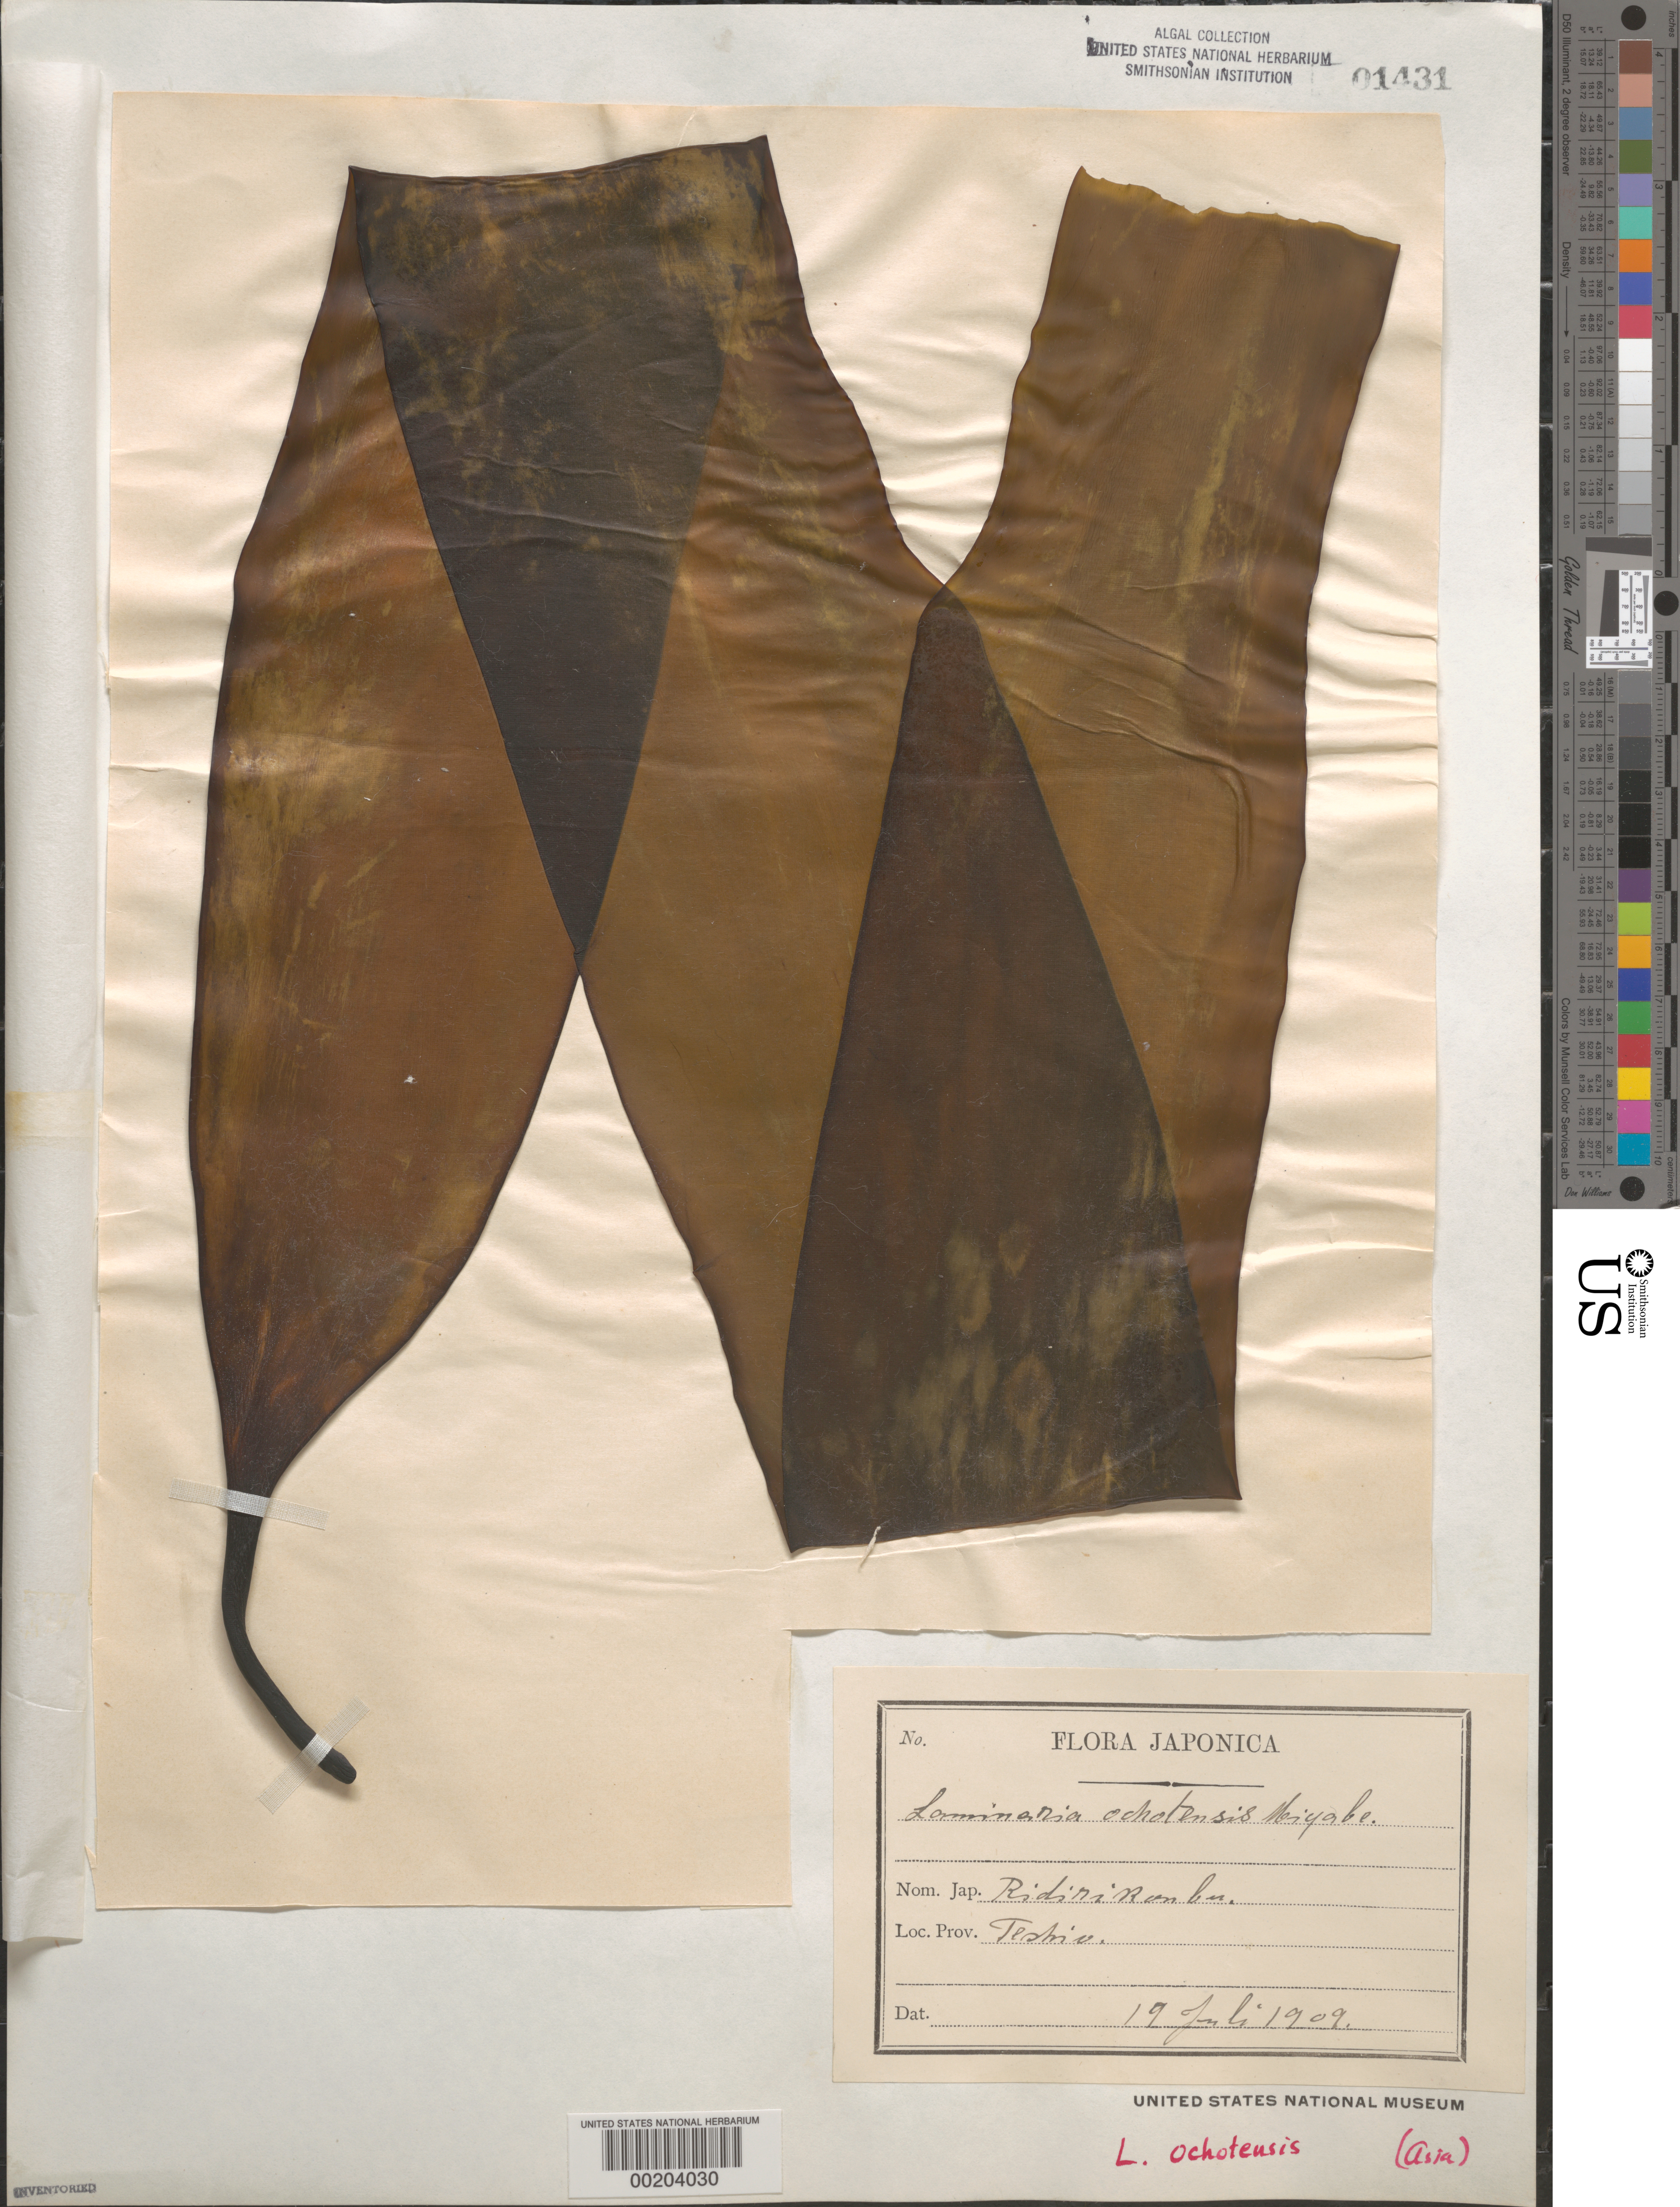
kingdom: Chromista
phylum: Ochrophyta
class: Phaeophyceae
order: Laminariales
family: Laminariaceae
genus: Saccharina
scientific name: Saccharina japonica var. ochotensis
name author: (Miyabe) Yotsukura et al.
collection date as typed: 19 Jul 1909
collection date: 1909-07-19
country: Japan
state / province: Hokkaido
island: Hokkaido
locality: Teshio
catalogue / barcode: US 1431